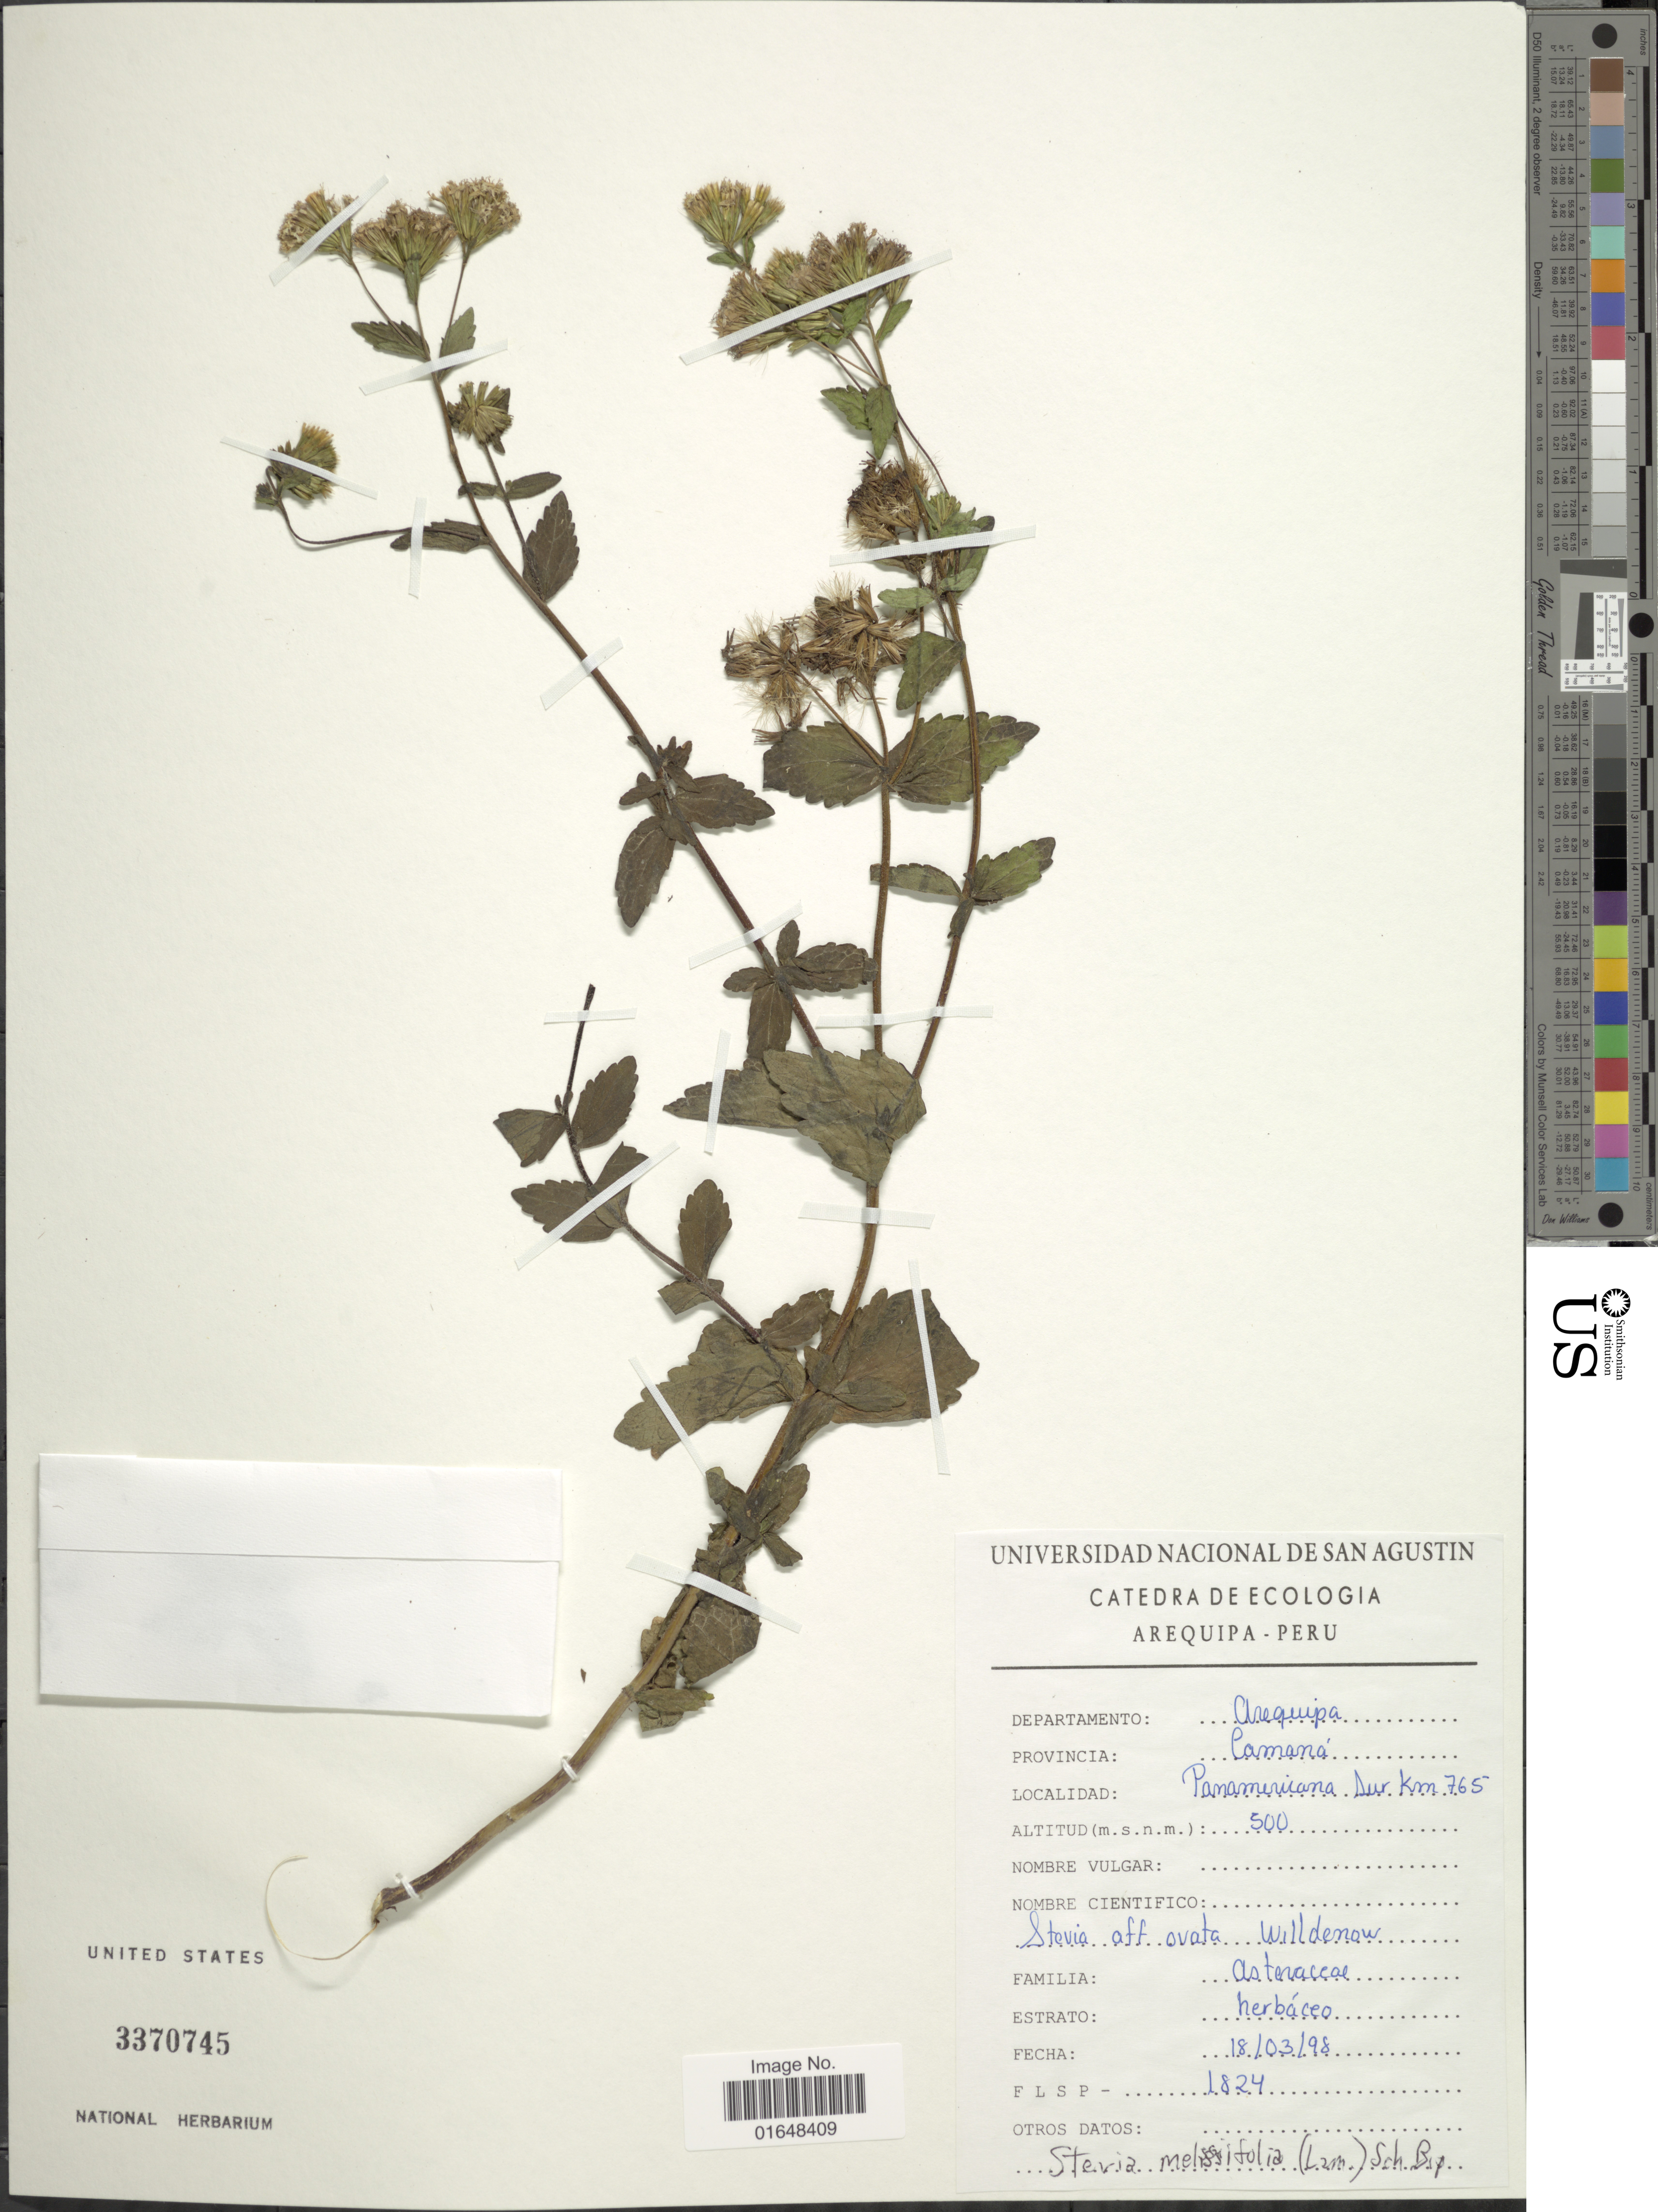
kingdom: Plantae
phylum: Tracheophyta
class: Magnoliopsida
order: Asterales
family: Asteraceae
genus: Stevia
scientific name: Stevia melissaefolia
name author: (Lam.) Sch. Bip. in Klotzsch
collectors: F. L. S. P.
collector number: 1824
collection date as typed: Transcribed d/m/y: 18/3/98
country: Peru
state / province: Arequipa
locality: Panamericana Sur km. 765, Provincia Camaná, Departamento Arequipa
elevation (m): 500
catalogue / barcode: US 3370745